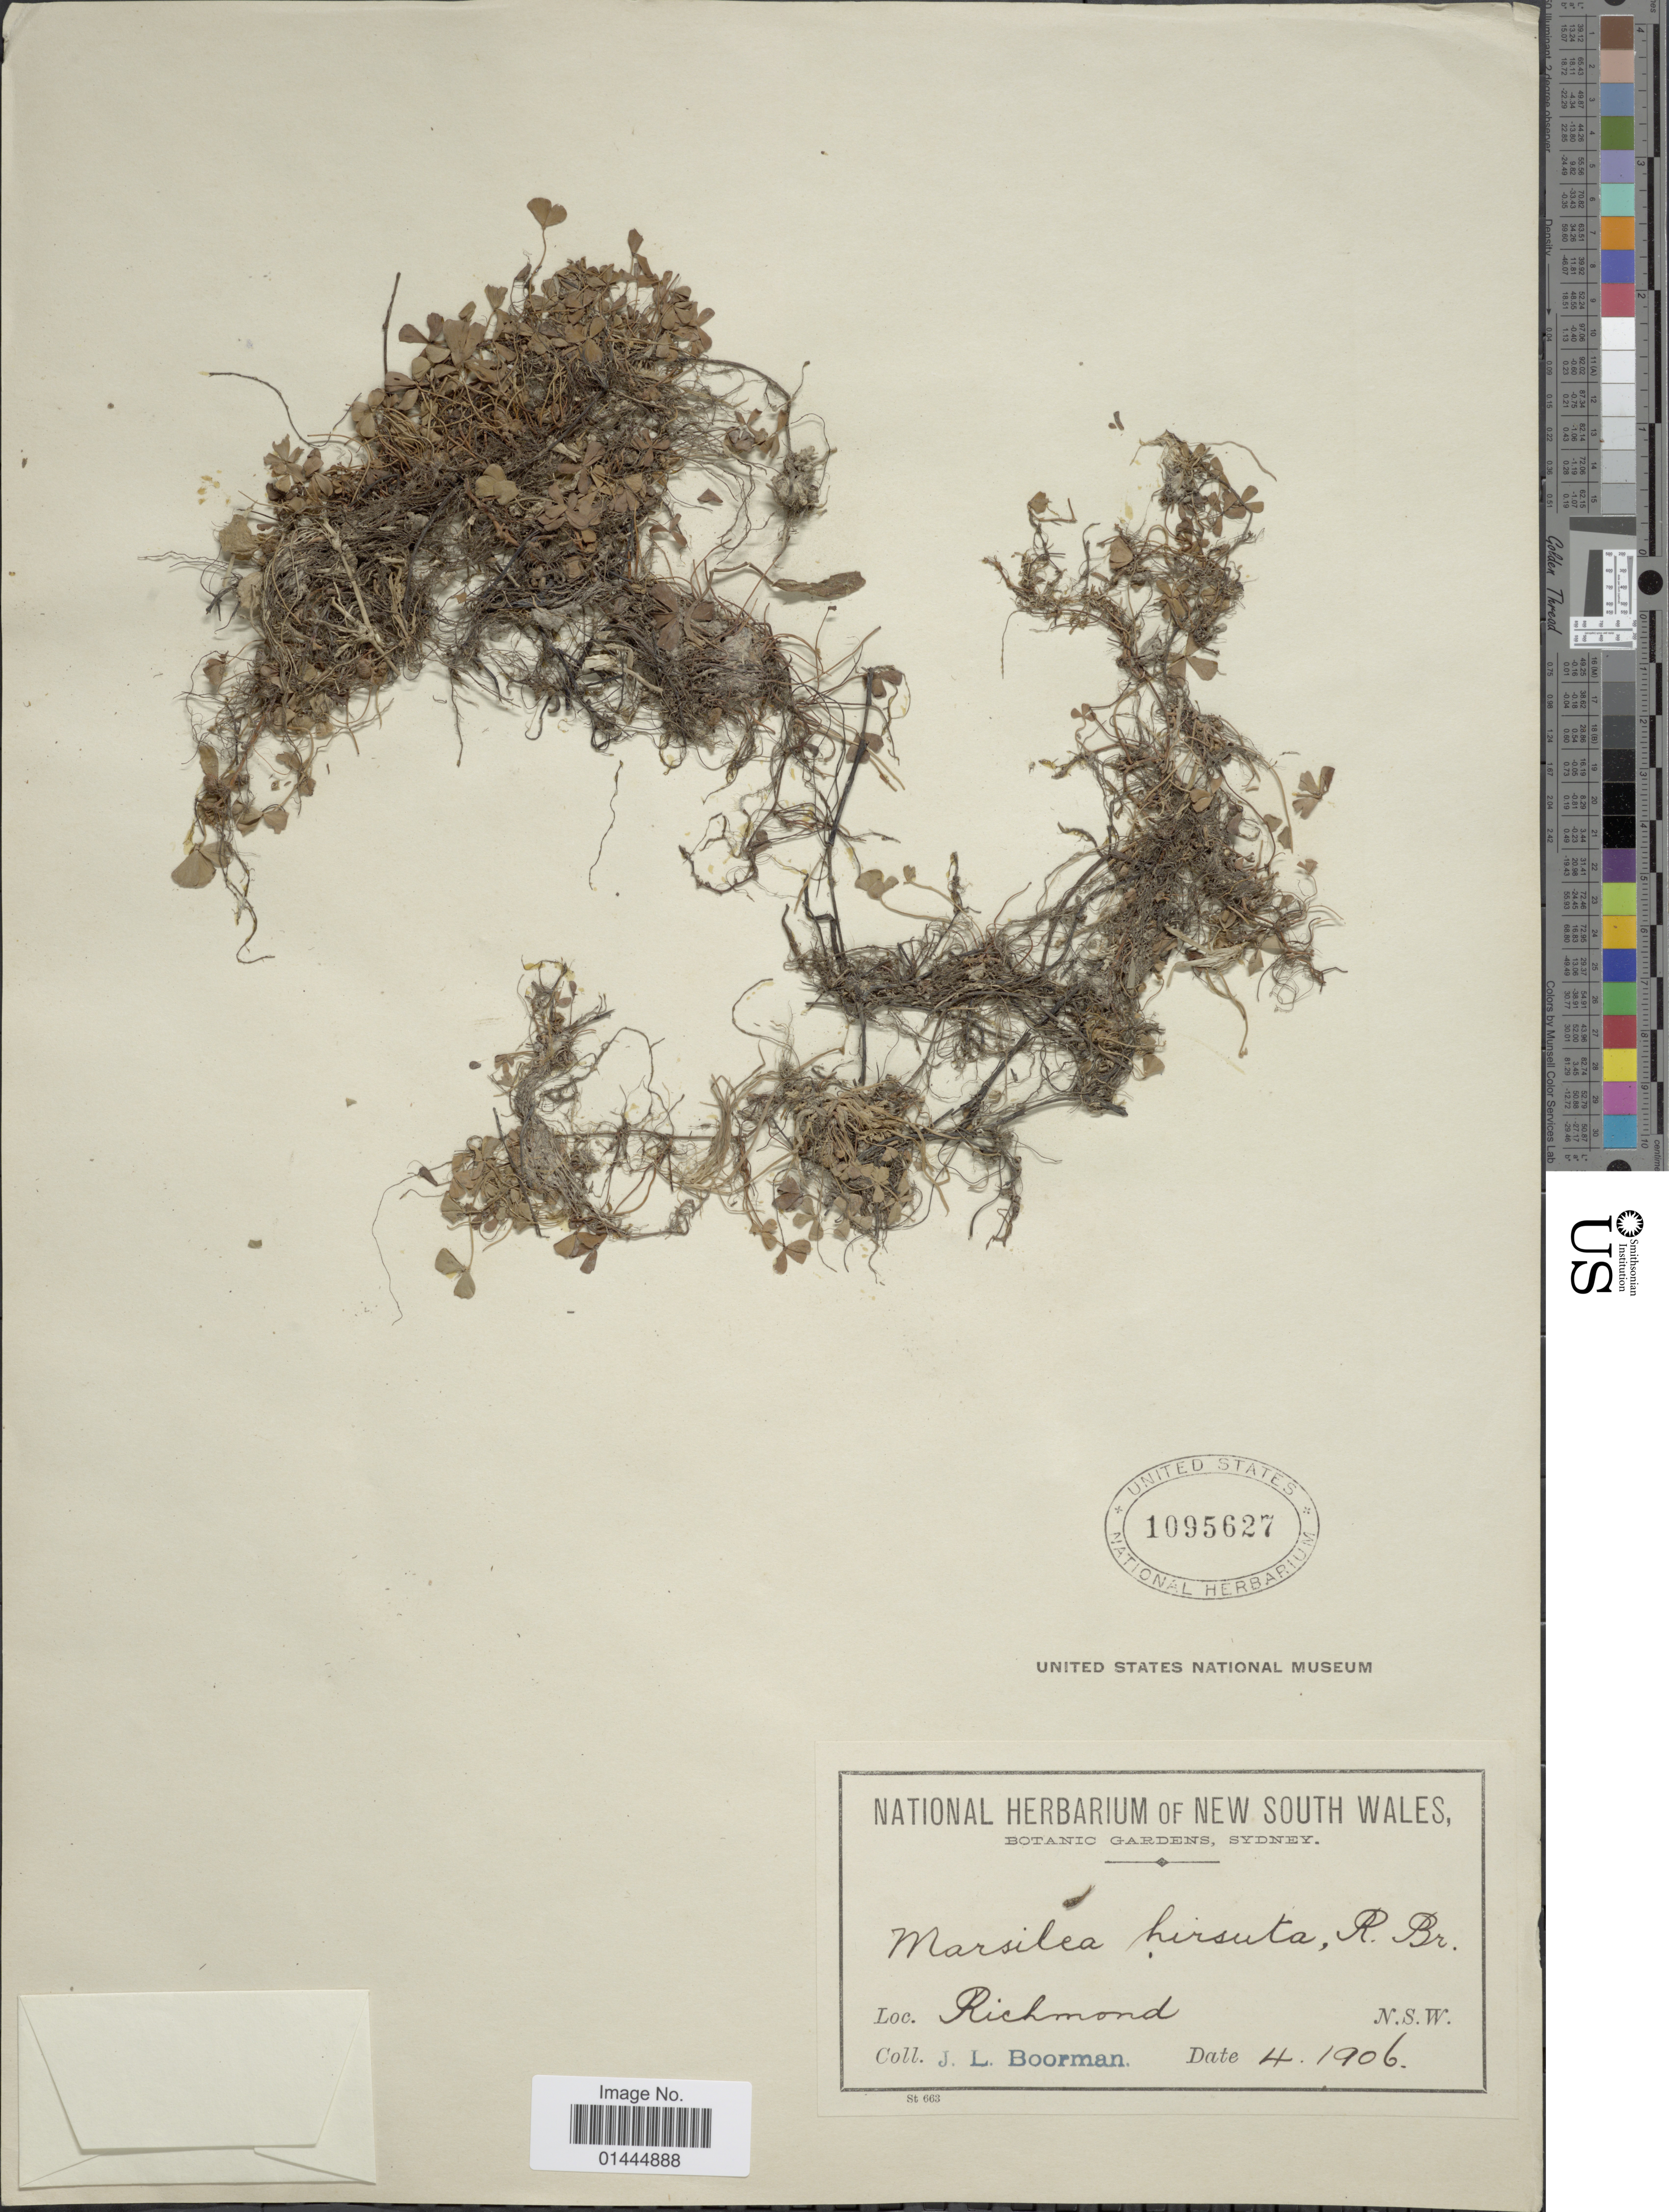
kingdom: Plantae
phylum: Tracheophyta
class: Polypodiopsida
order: Salviniales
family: Marsileaceae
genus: Marsilea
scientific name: Marsilea hirsuta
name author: R. Br.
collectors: J. Boorman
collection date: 1906-04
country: Australia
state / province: New South Wales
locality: Richmond.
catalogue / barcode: US 1095627